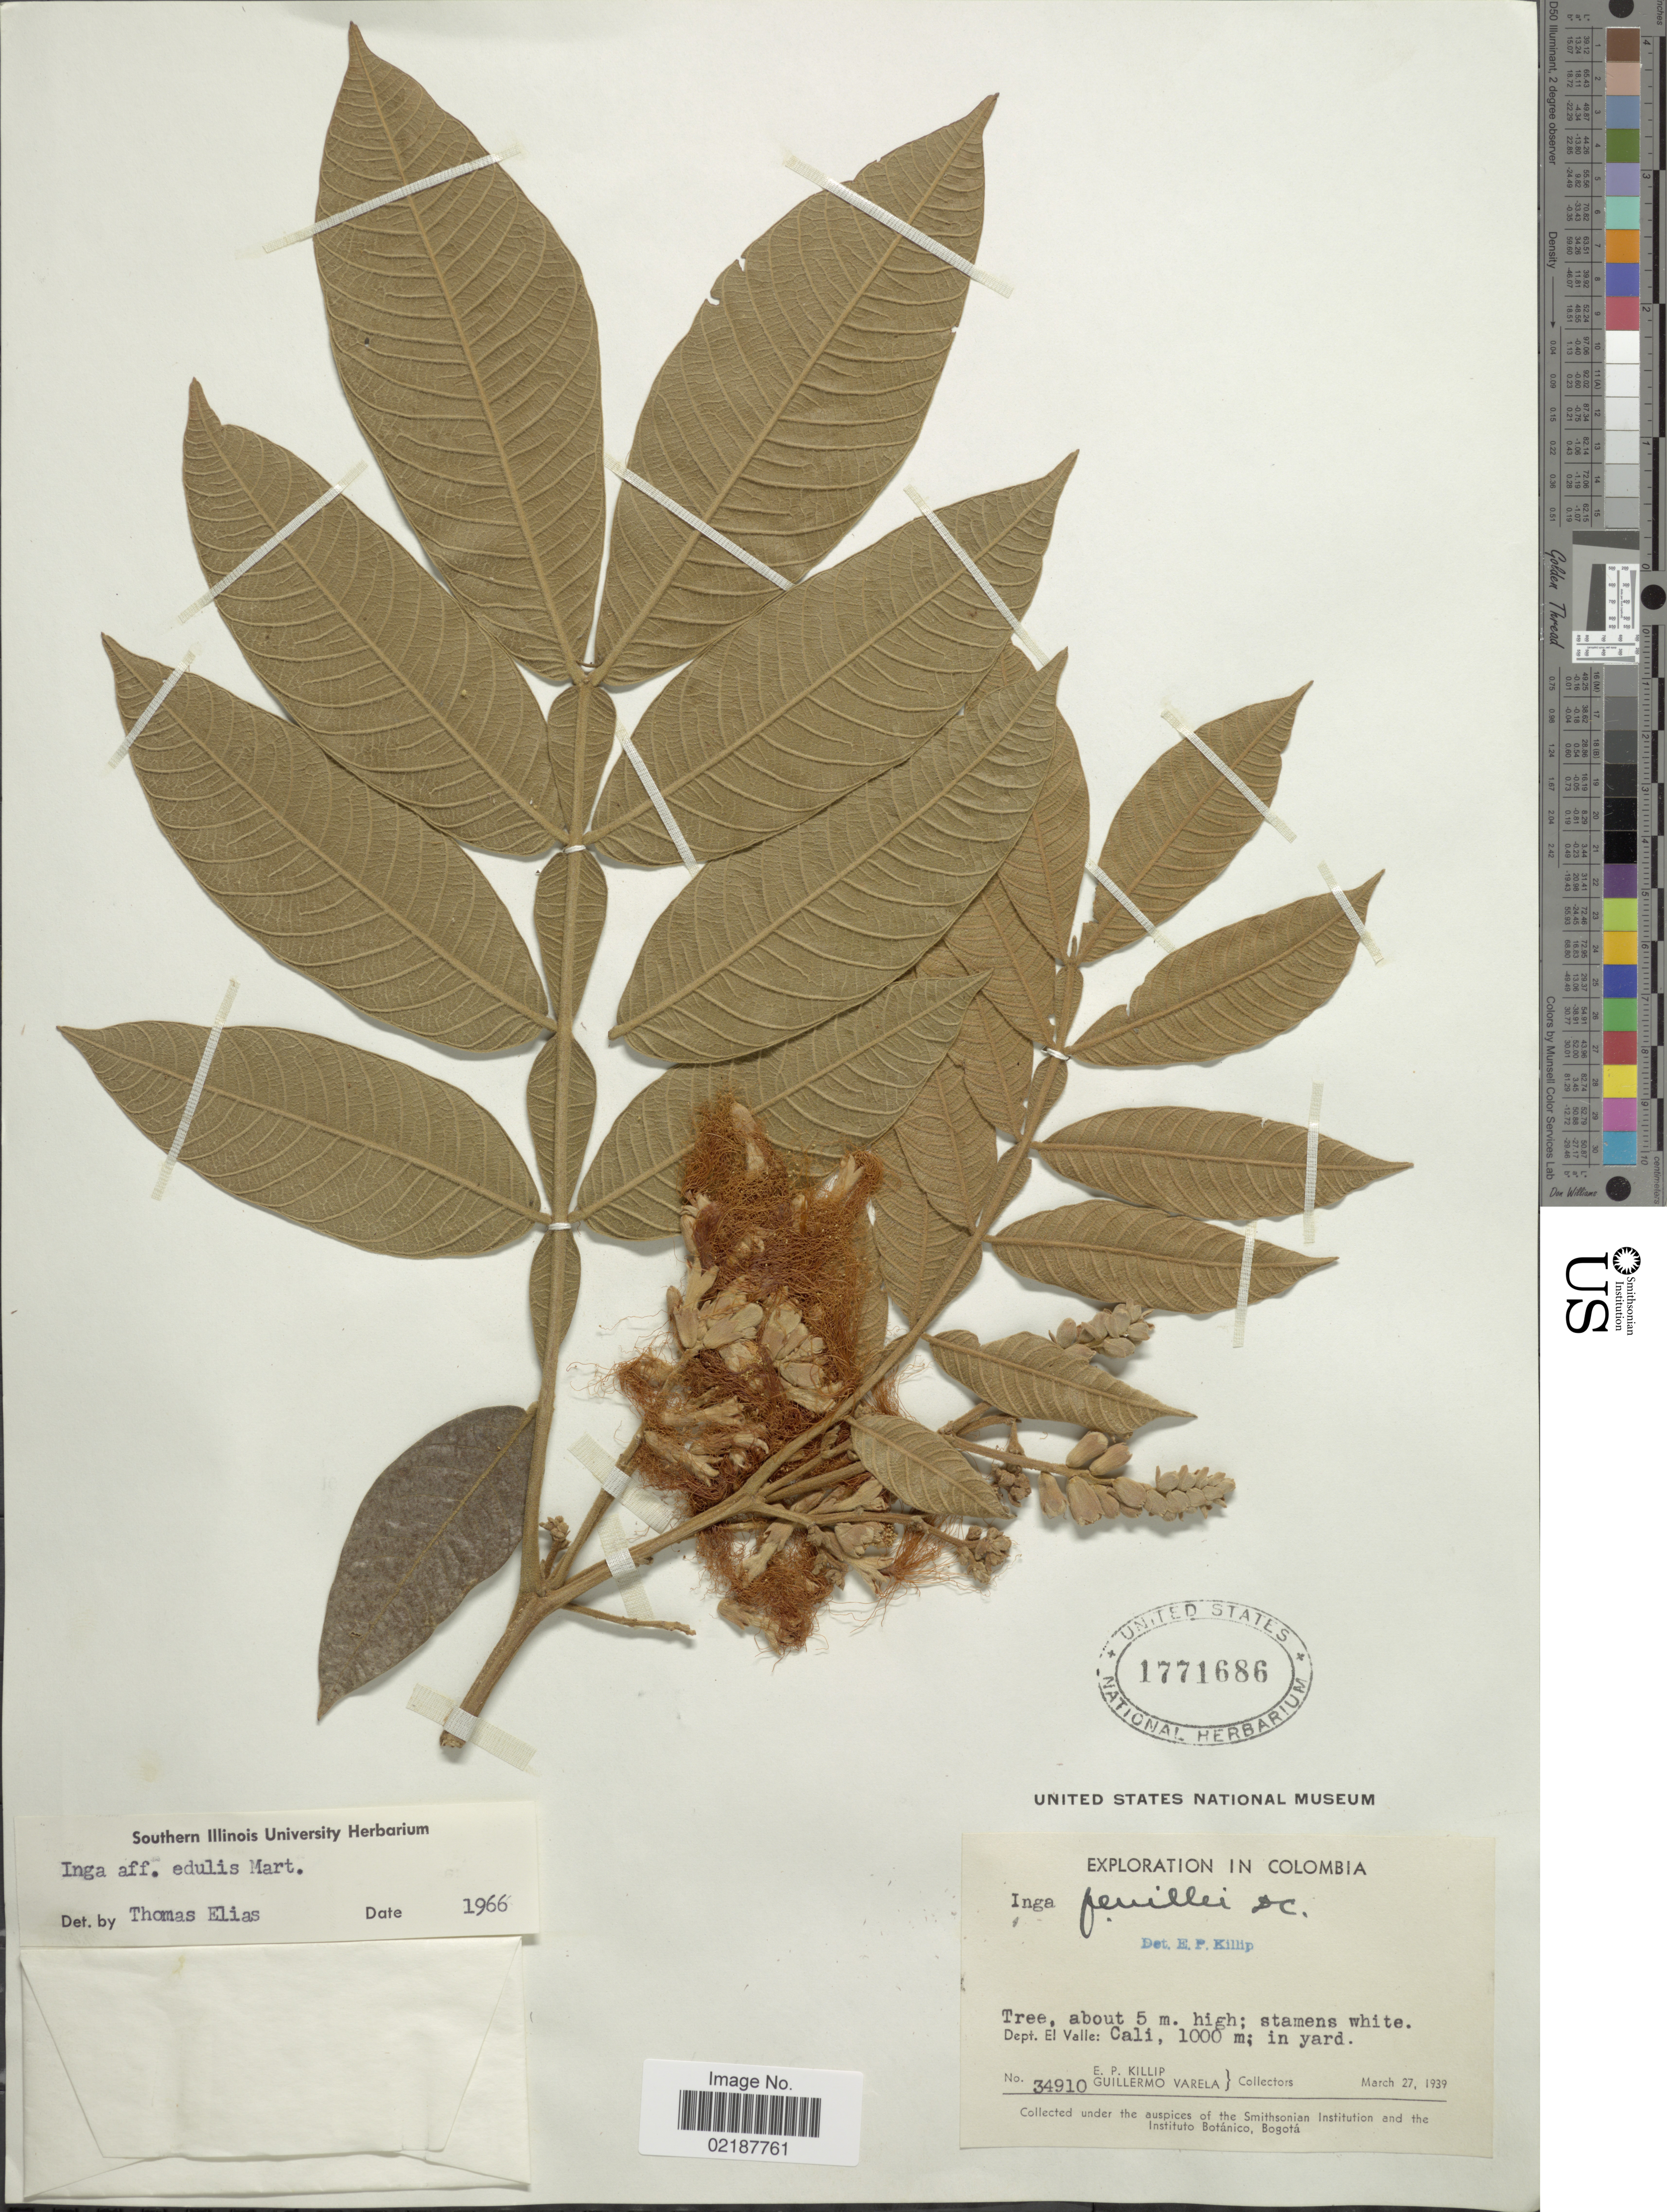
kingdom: Plantae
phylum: Tracheophyta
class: Magnoliopsida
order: Fabales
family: Fabaceae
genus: Inga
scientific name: Inga edulis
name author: Mart.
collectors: E. P. Killip & G. Varela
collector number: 34910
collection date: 1939-03-27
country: Colombia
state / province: Valle del Cauca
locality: Dept. El Valle: Cali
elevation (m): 1000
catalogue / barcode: US 1771686